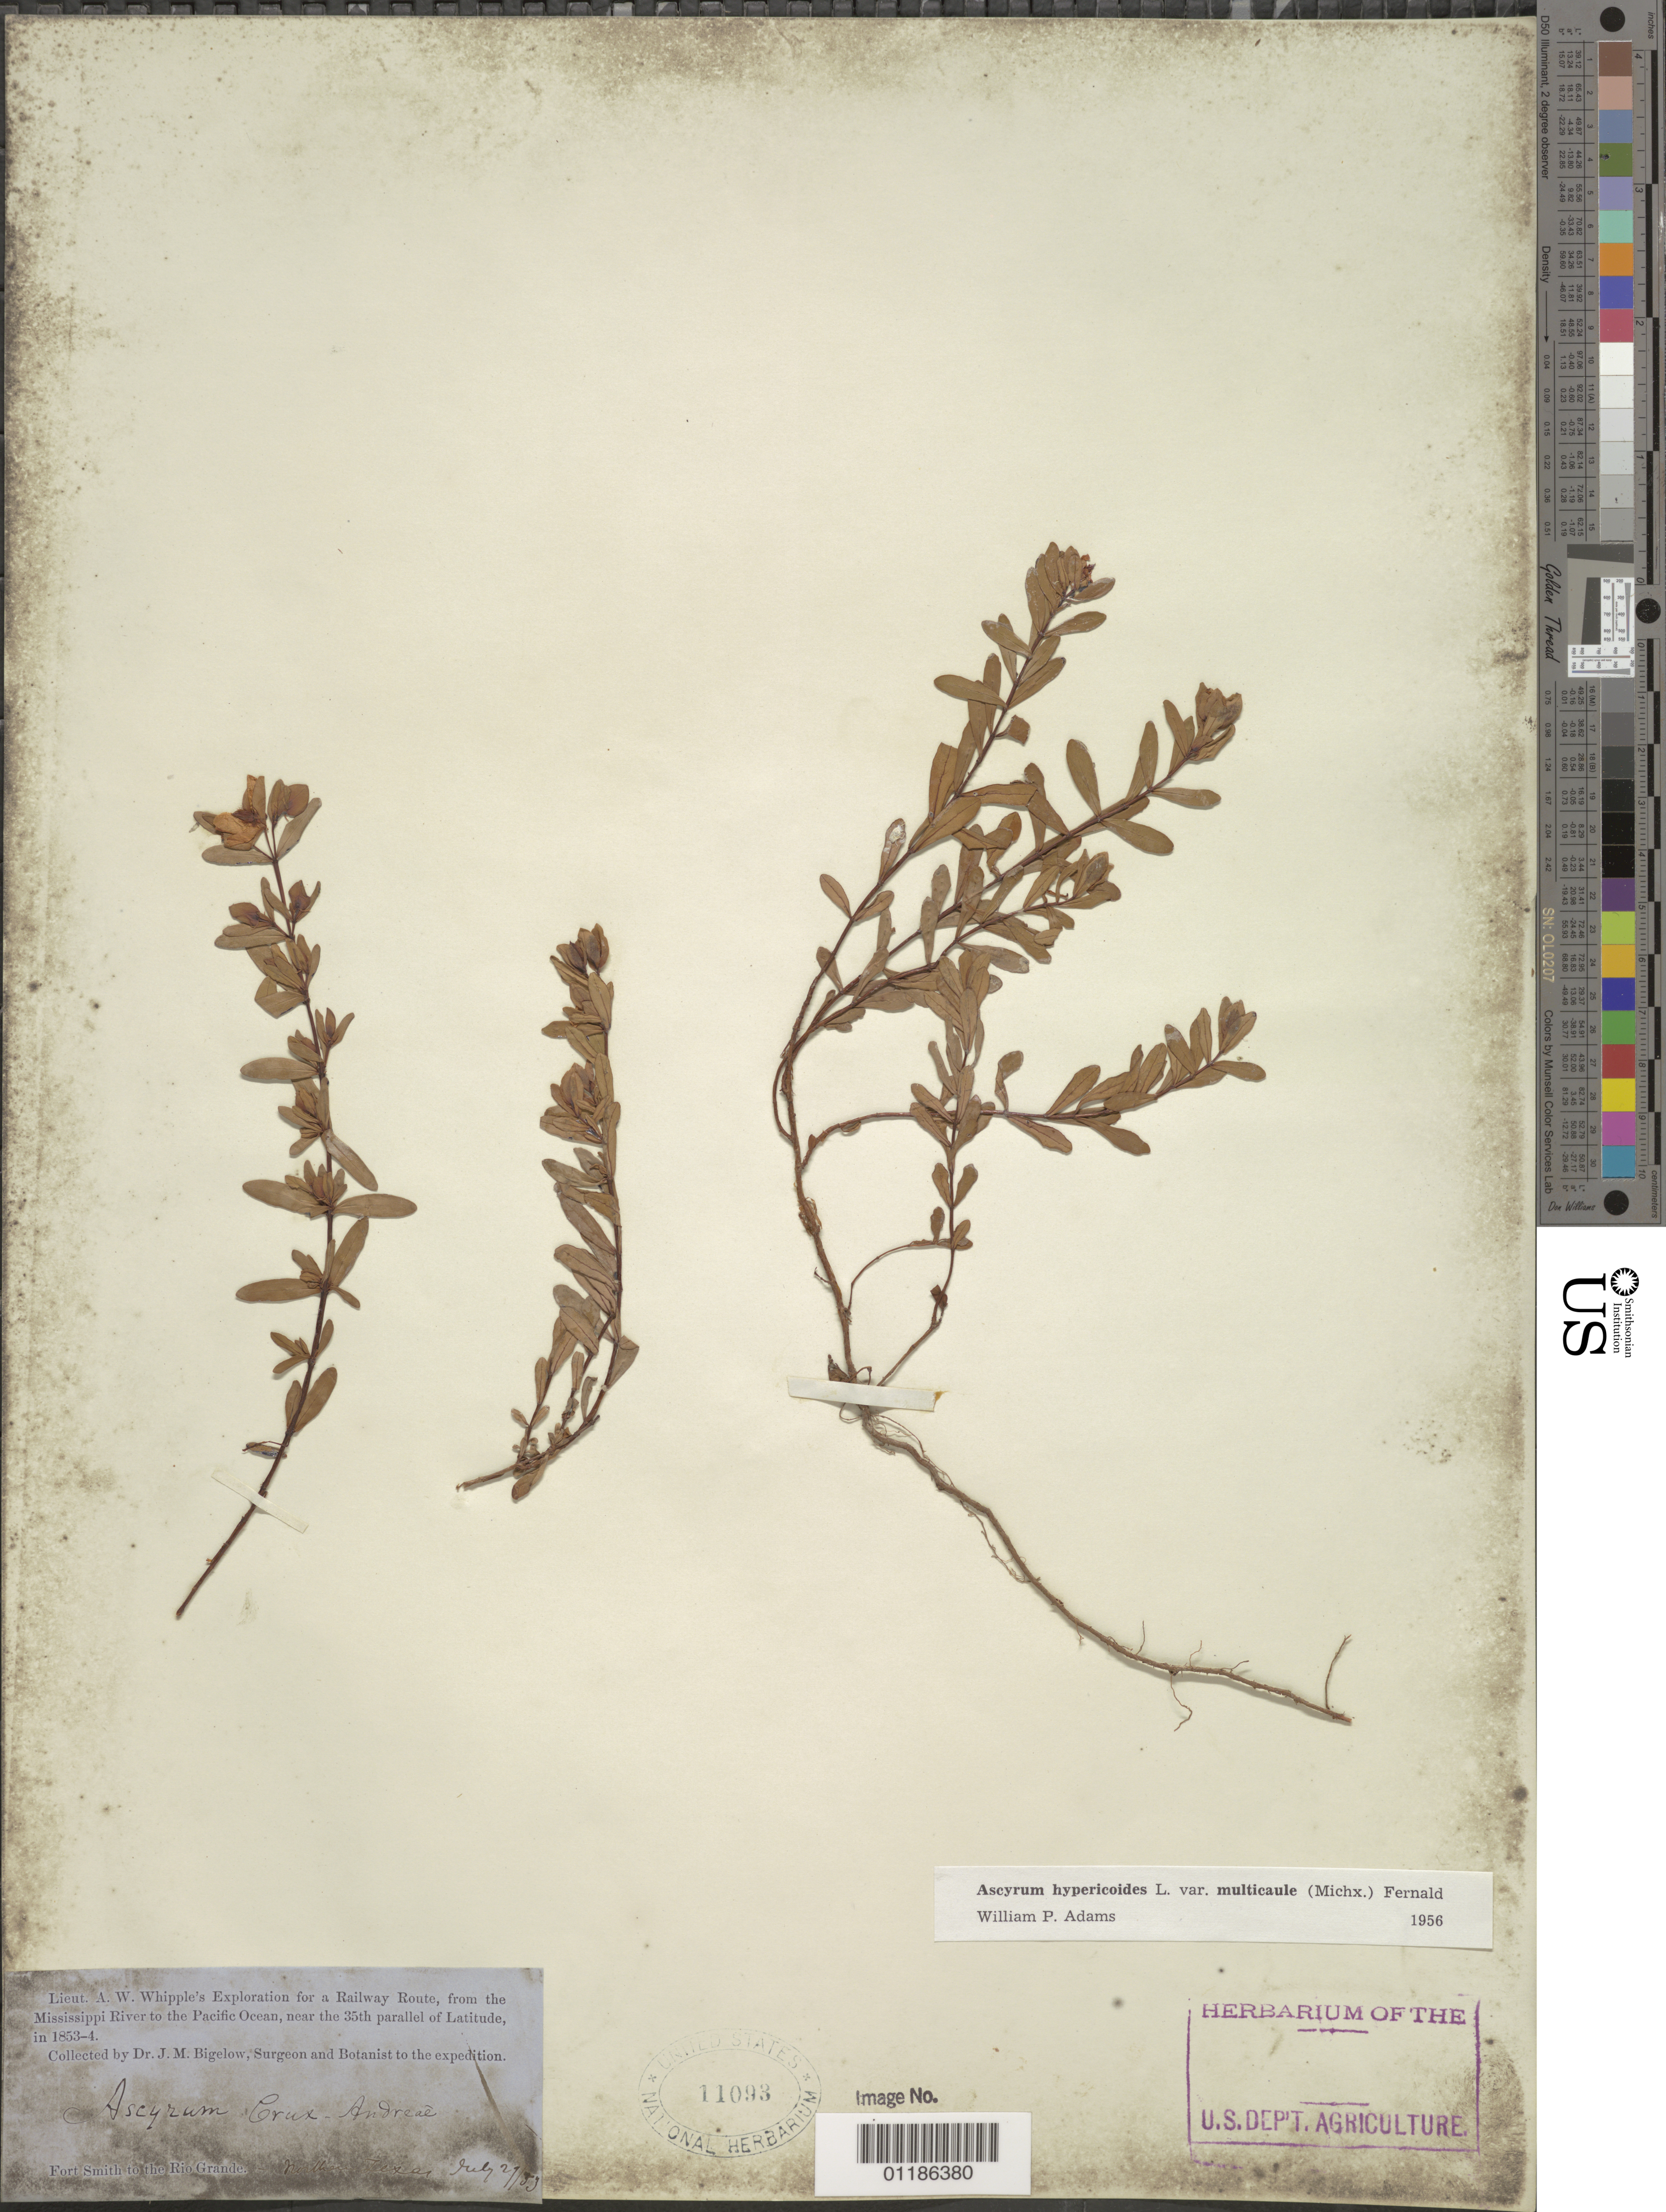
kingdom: Plantae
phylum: Tracheophyta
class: Magnoliopsida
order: Malpighiales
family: Hypericaceae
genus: Hypericum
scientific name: Hypericum stragulum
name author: W.P. Adams & N. Robson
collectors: J. M. Bigelow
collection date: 1853-07-29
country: United States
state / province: Texas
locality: Fort Smith to the Rio Grande, Northern Texas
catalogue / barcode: US 11093